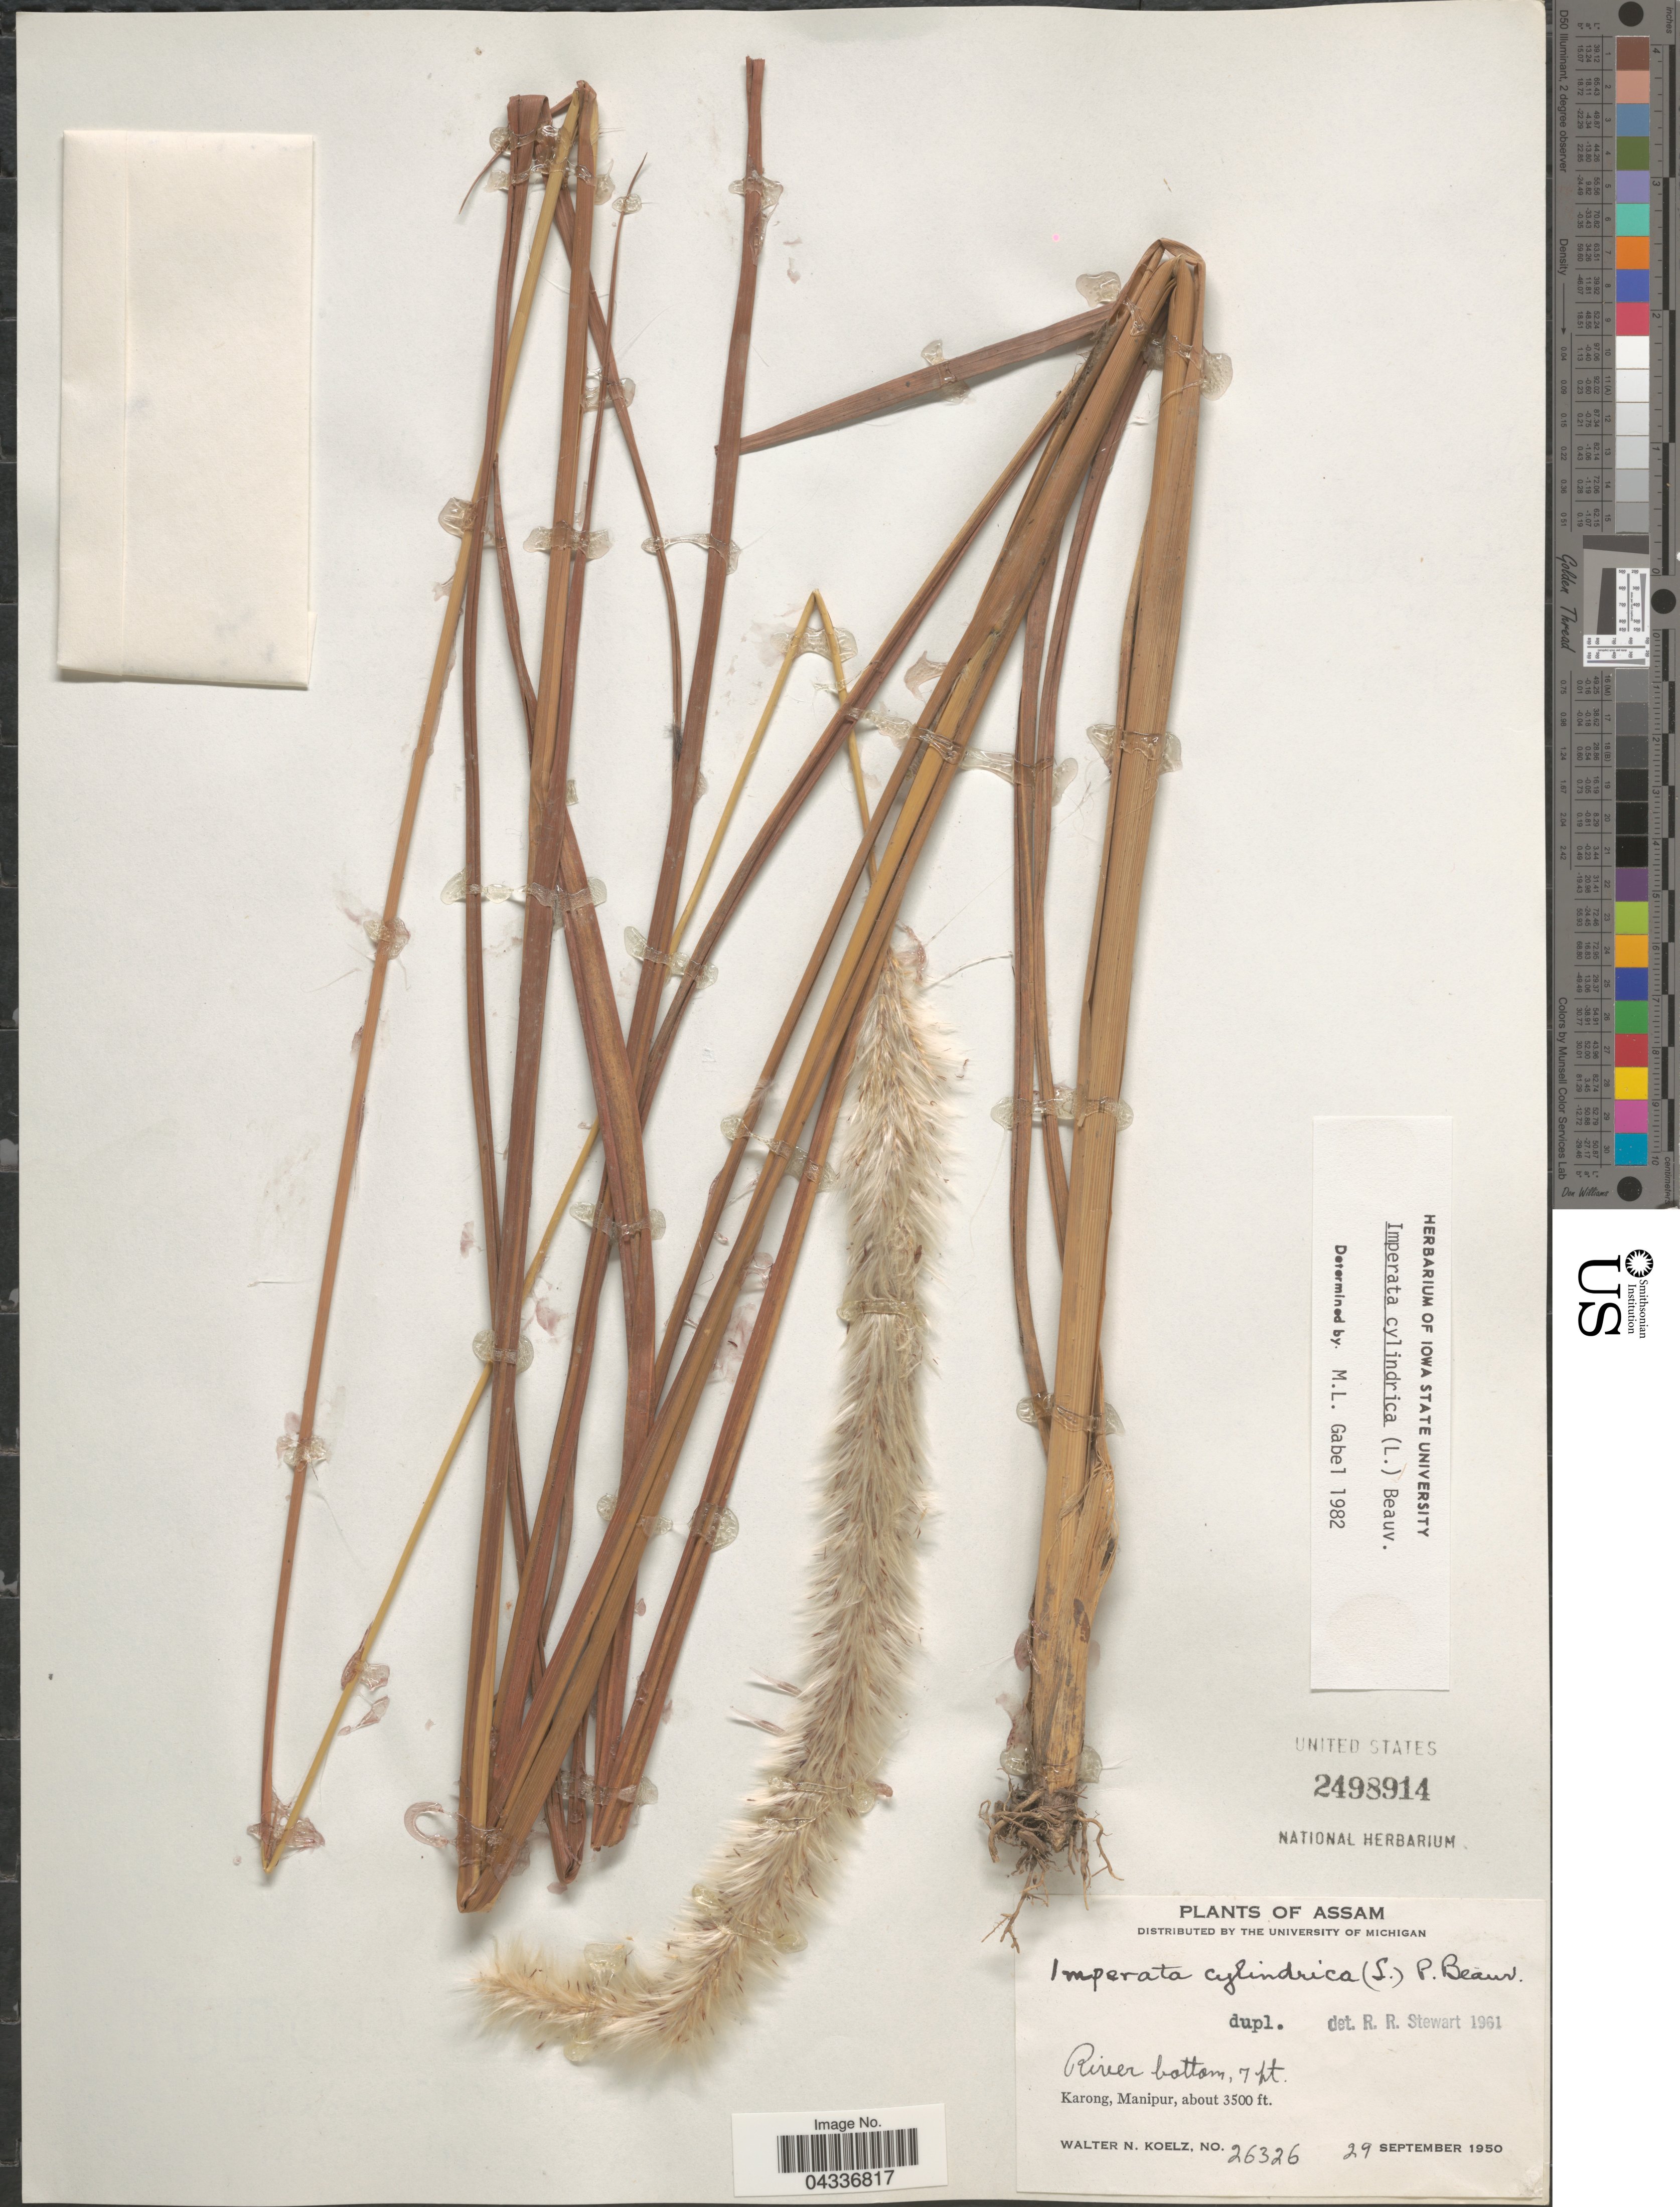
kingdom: Plantae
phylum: Tracheophyta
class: Liliopsida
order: Poales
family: Poaceae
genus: Imperata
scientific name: Imperata cylindrica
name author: (L.) P. Beauv.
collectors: W. N. Koelz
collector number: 26326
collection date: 1950-09-29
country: India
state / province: Manipur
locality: Karong, Manipur.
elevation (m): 1067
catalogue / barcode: US 2498914